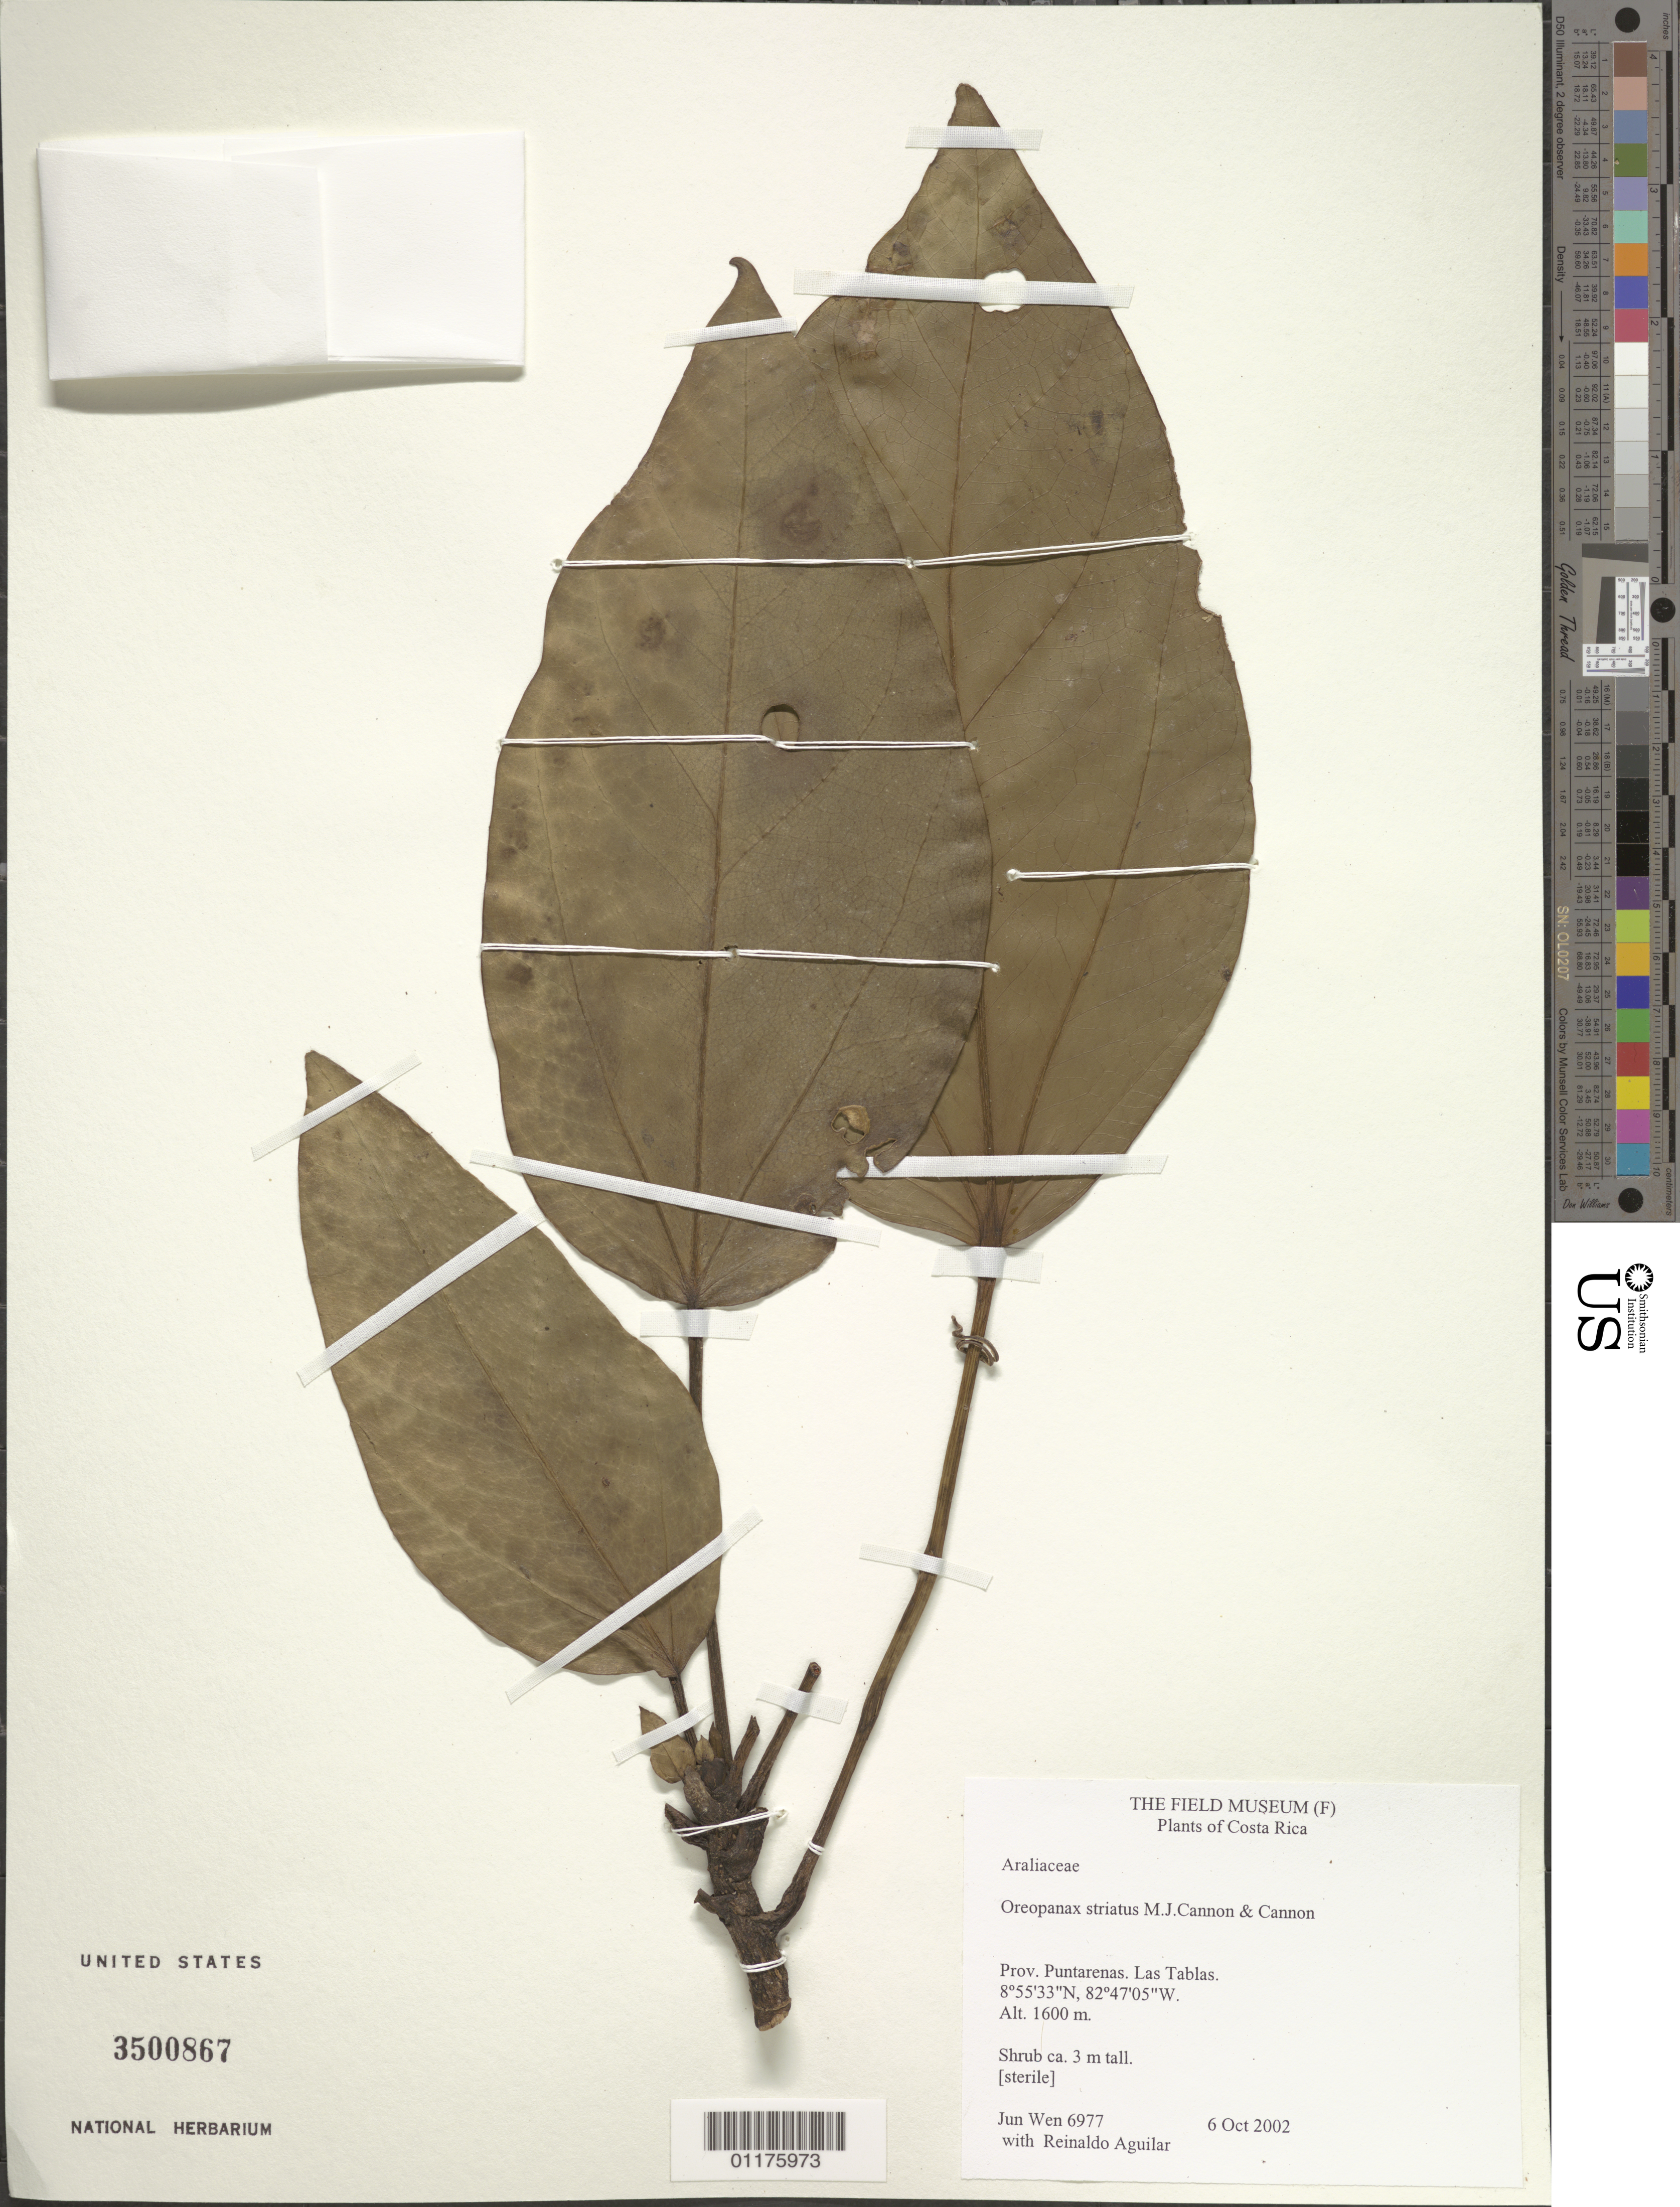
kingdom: Plantae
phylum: Tracheophyta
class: Magnoliopsida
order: Apiales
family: Araliaceae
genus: Oreopanax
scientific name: Oreopanax striatus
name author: (J. Cannon) M.J. Cannon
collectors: J. Wen & R. Aguilar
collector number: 6977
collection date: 2002-10-06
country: Costa Rica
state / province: Puntarenas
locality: Las Tablas.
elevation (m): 1600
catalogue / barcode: US 3500867